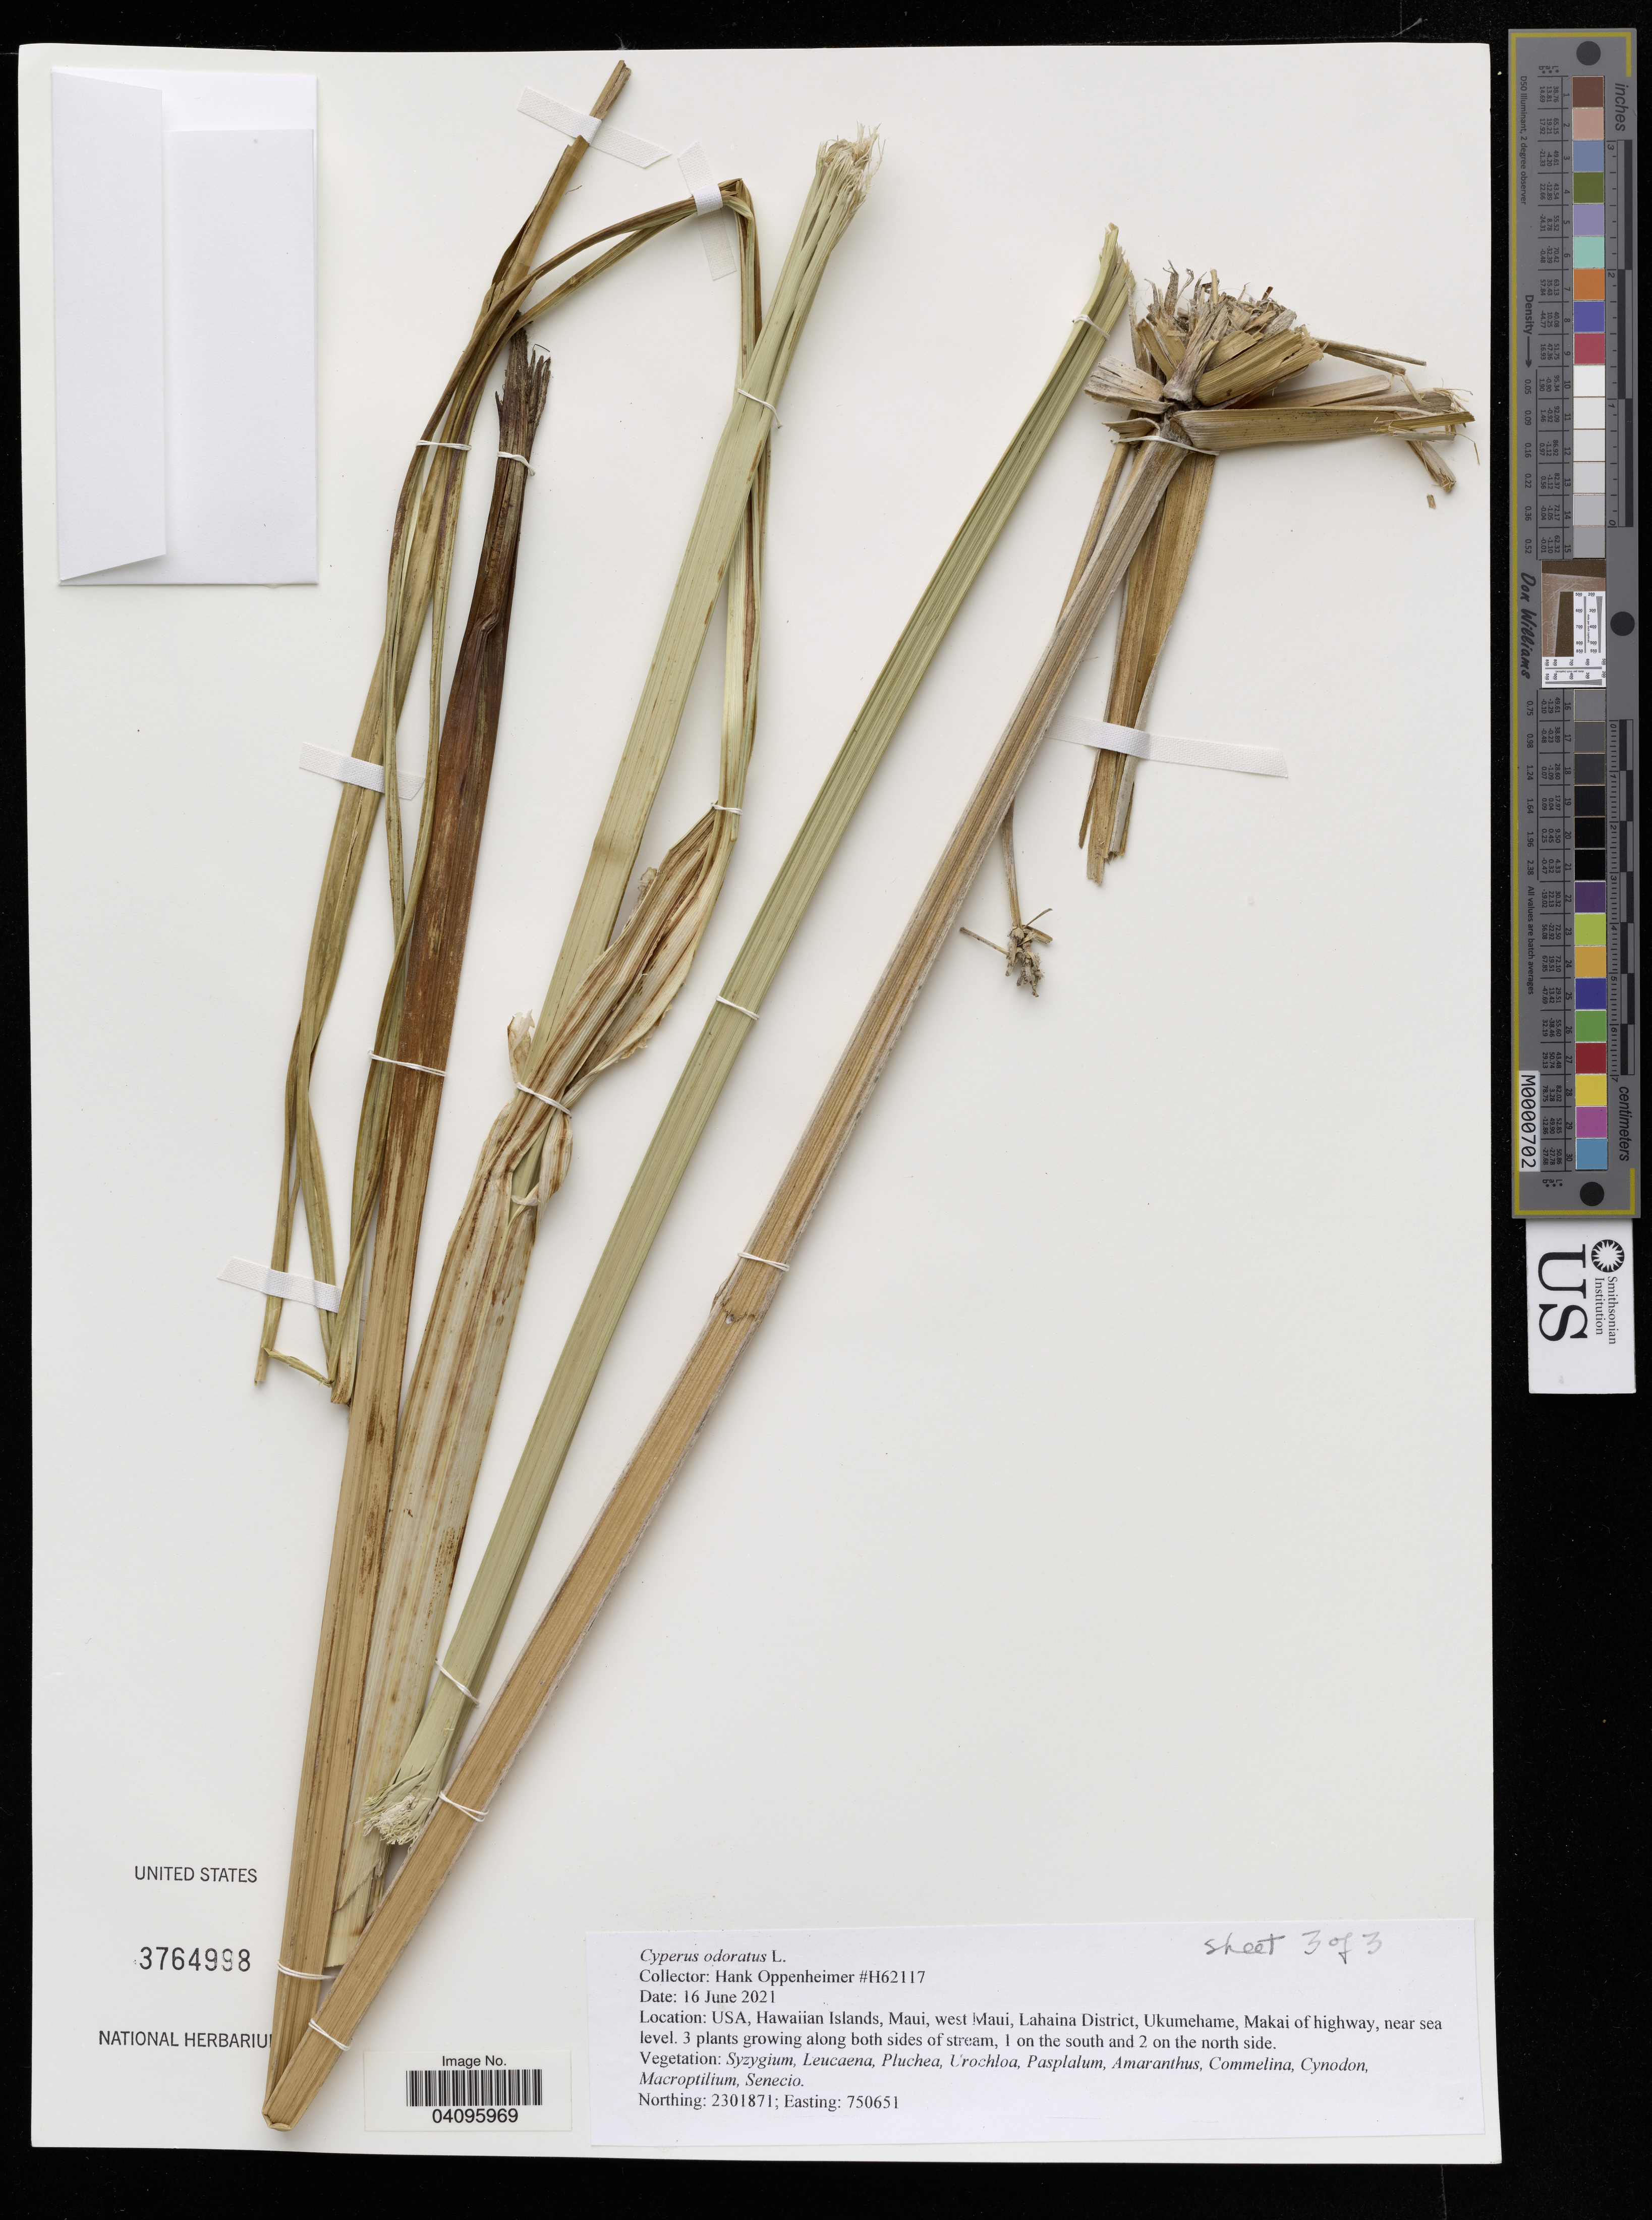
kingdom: Plantae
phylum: Tracheophyta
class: Liliopsida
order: Poales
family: Cyperaceae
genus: Cyperus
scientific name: Cyperus prescottianus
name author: Hook. & Arn.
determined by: Wagner, W. L., (BOT), Smithsonian Institution - National Museum of Natural History (UNITED STATES)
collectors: H. Oppenheimer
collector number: H62117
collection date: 2021-06-16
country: United States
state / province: Hawaii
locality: USA, Hawaiian Islands, Maui, west Maui, Lahaina District, Ukumehame, Makai of highway.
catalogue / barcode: US 3764998